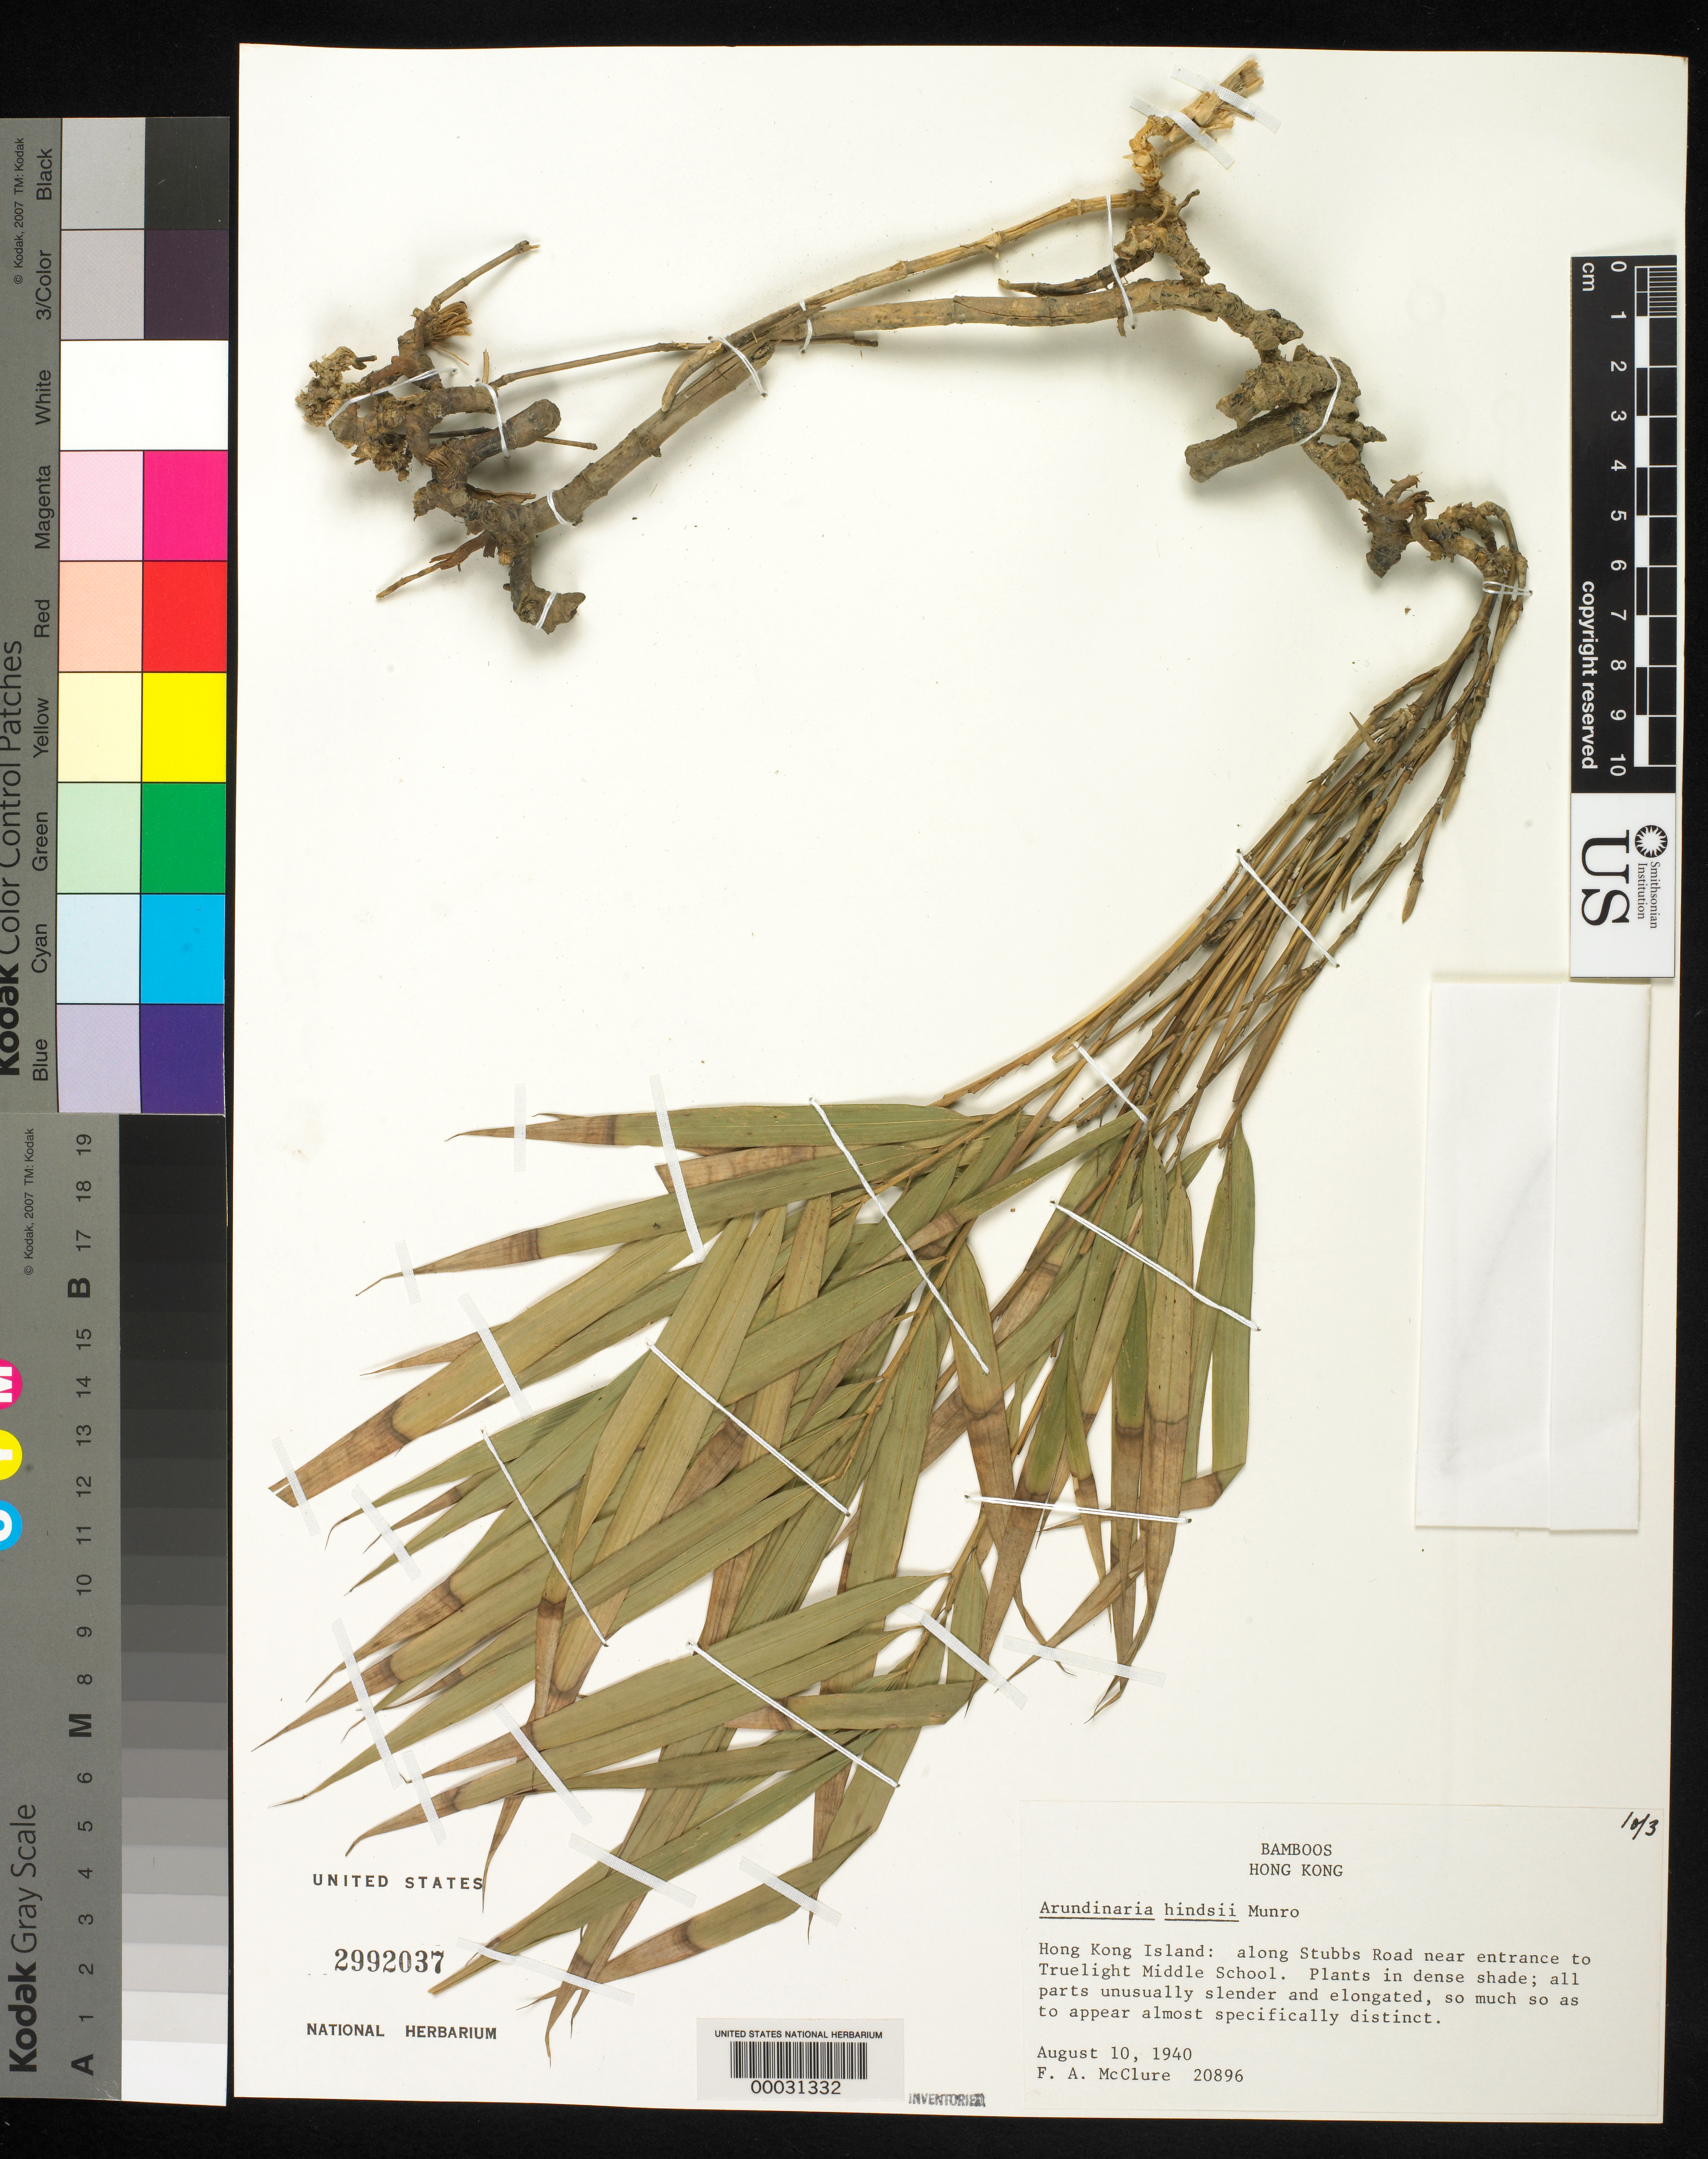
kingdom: Plantae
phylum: Tracheophyta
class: Liliopsida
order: Poales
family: Poaceae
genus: Pseudosasa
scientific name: Pseudosasa hindsii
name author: (Munro) S.L. Chen & G.Y. Sheng ex T.G. Liang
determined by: Poaceae Reorganization Project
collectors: F. A. McClure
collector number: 20896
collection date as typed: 10 Aug 1940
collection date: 1940-08-10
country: China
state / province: Hong Kong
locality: Stubbs roads, truelight middle school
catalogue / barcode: US 2992037